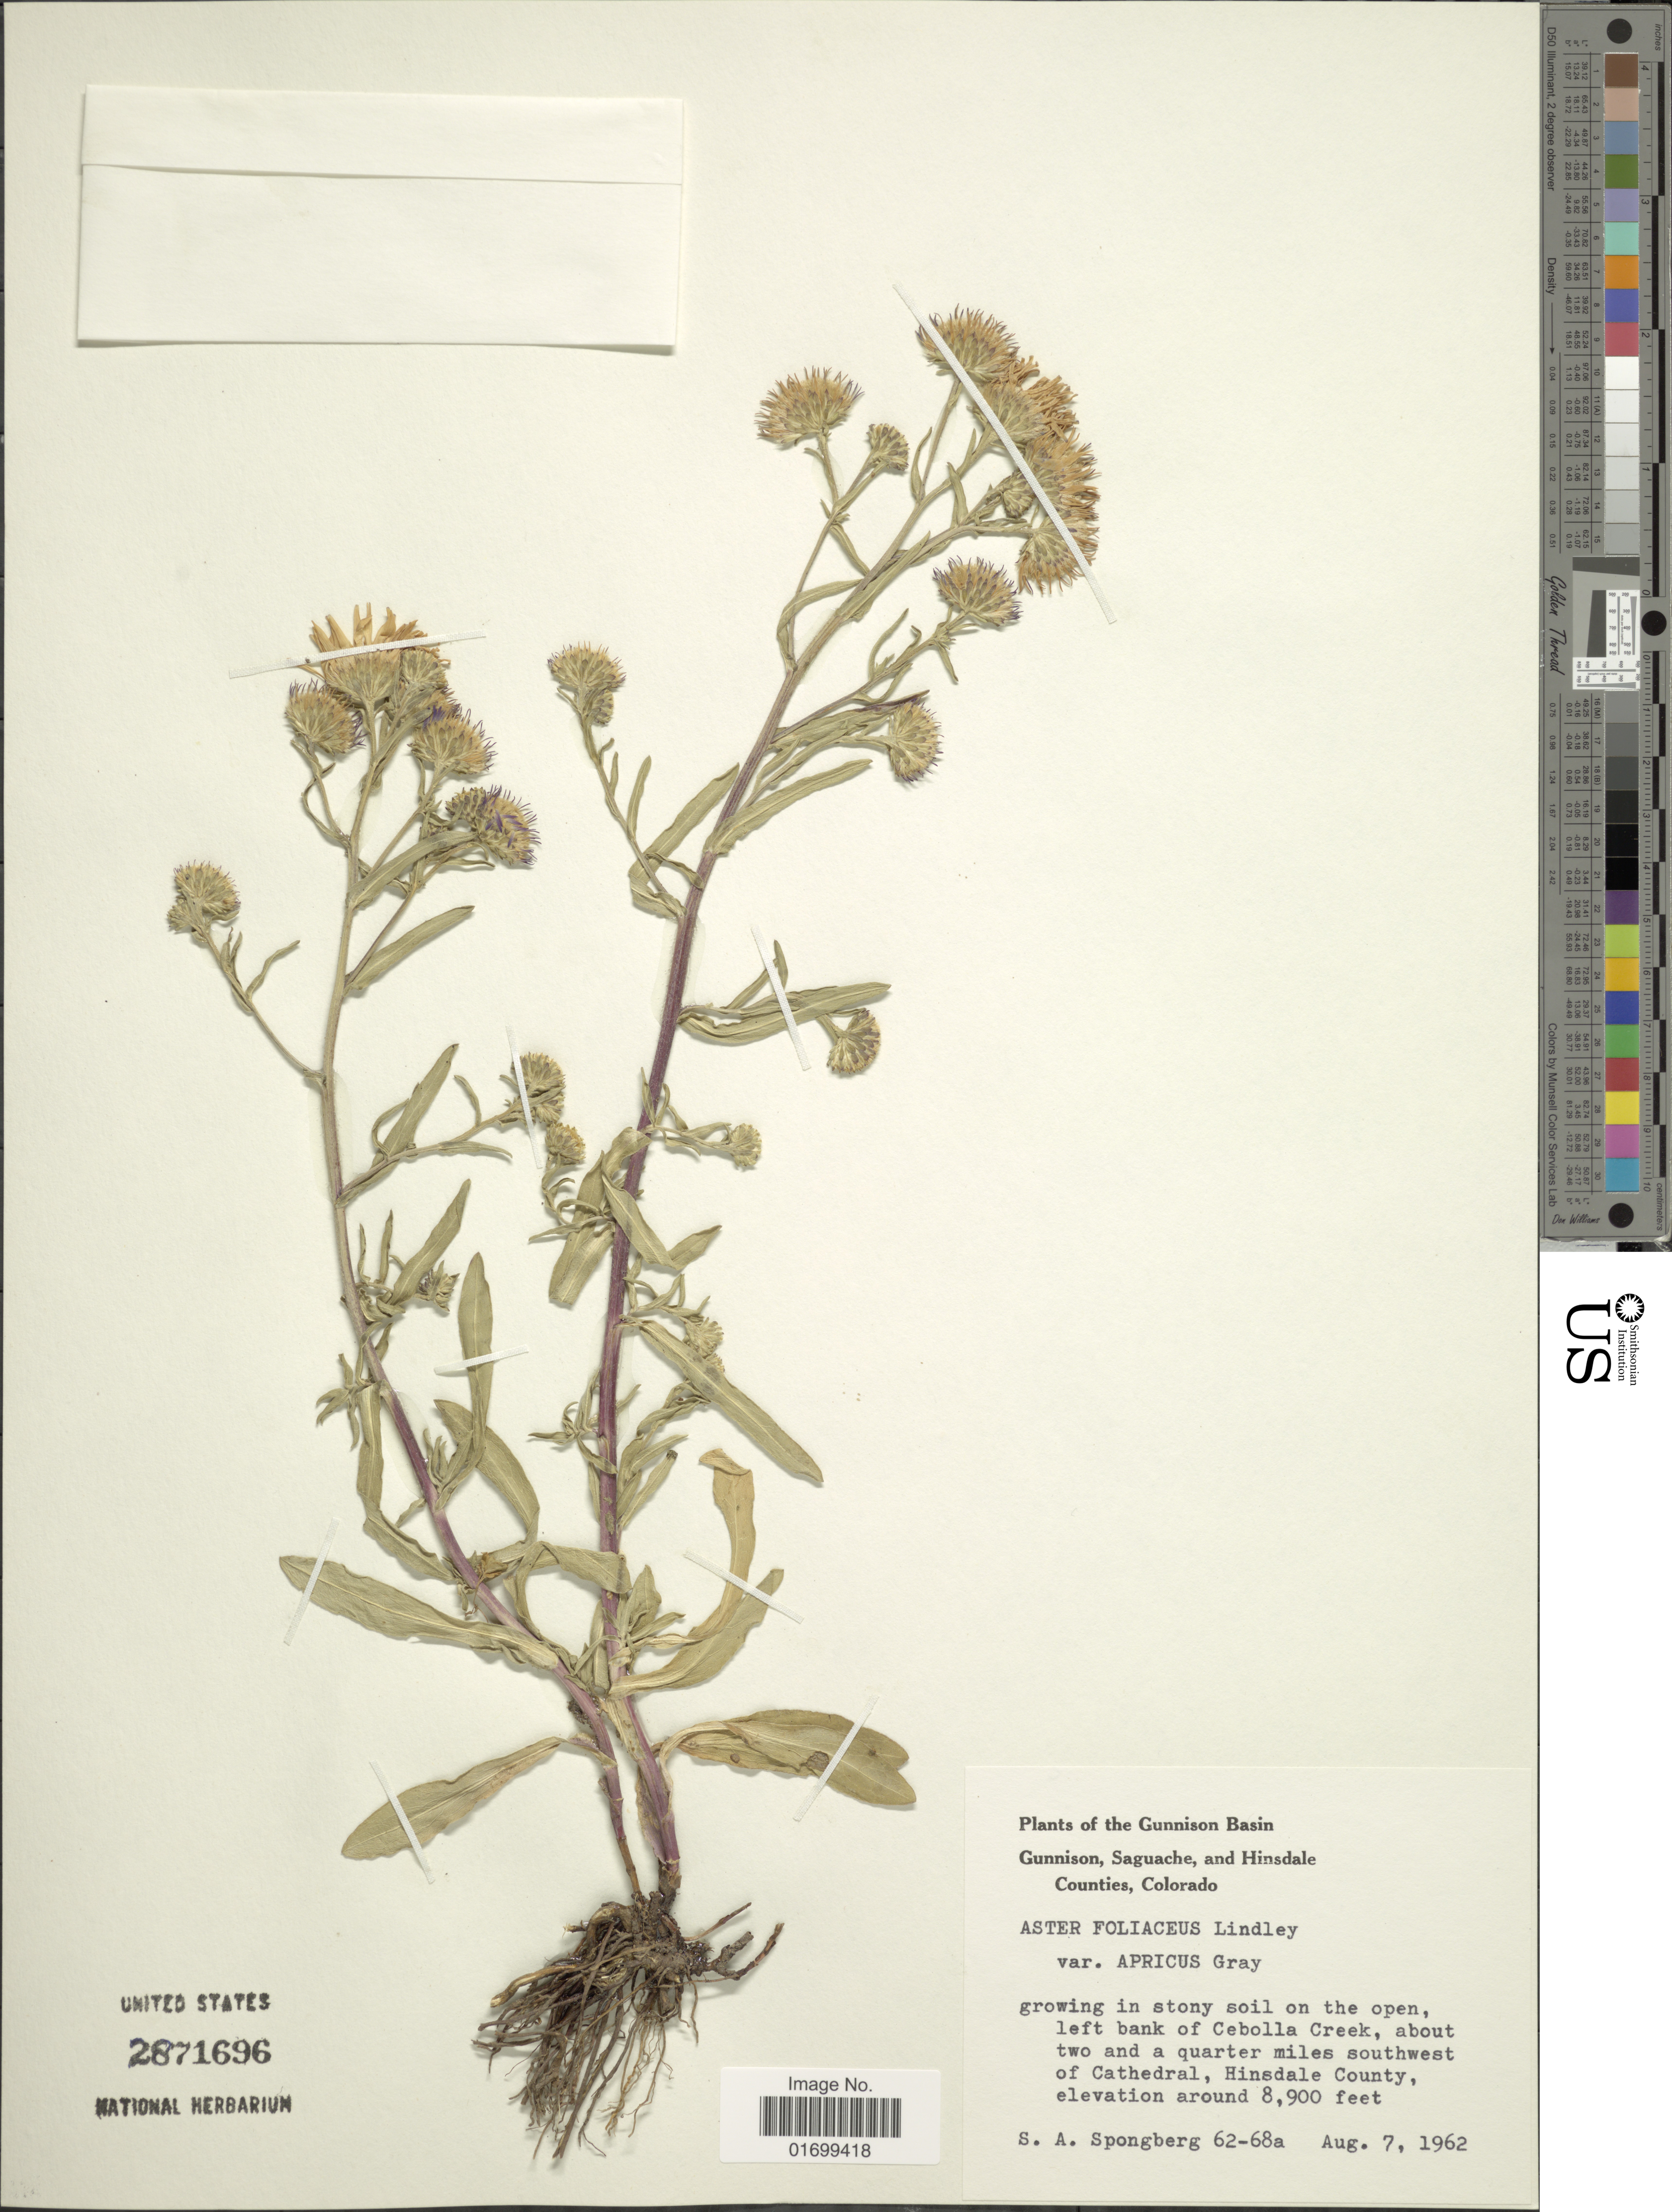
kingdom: Plantae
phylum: Tracheophyta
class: Magnoliopsida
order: Asterales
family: Asteraceae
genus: Symphyotrichum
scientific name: Symphyotrichum foliaceum var. apricum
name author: (A. Gray) G.L. Nesom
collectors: S. A.Spongberg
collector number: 62-68a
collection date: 1962-08-07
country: United States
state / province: Colorado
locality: Gunisson Basin, Gunnison, Saguache, and Hinsdale Counties, left bank of Cebolla Creel, about two and a quarter miles southwest of Cathedral, Hinsdale County.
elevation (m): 2713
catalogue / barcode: US 2871696